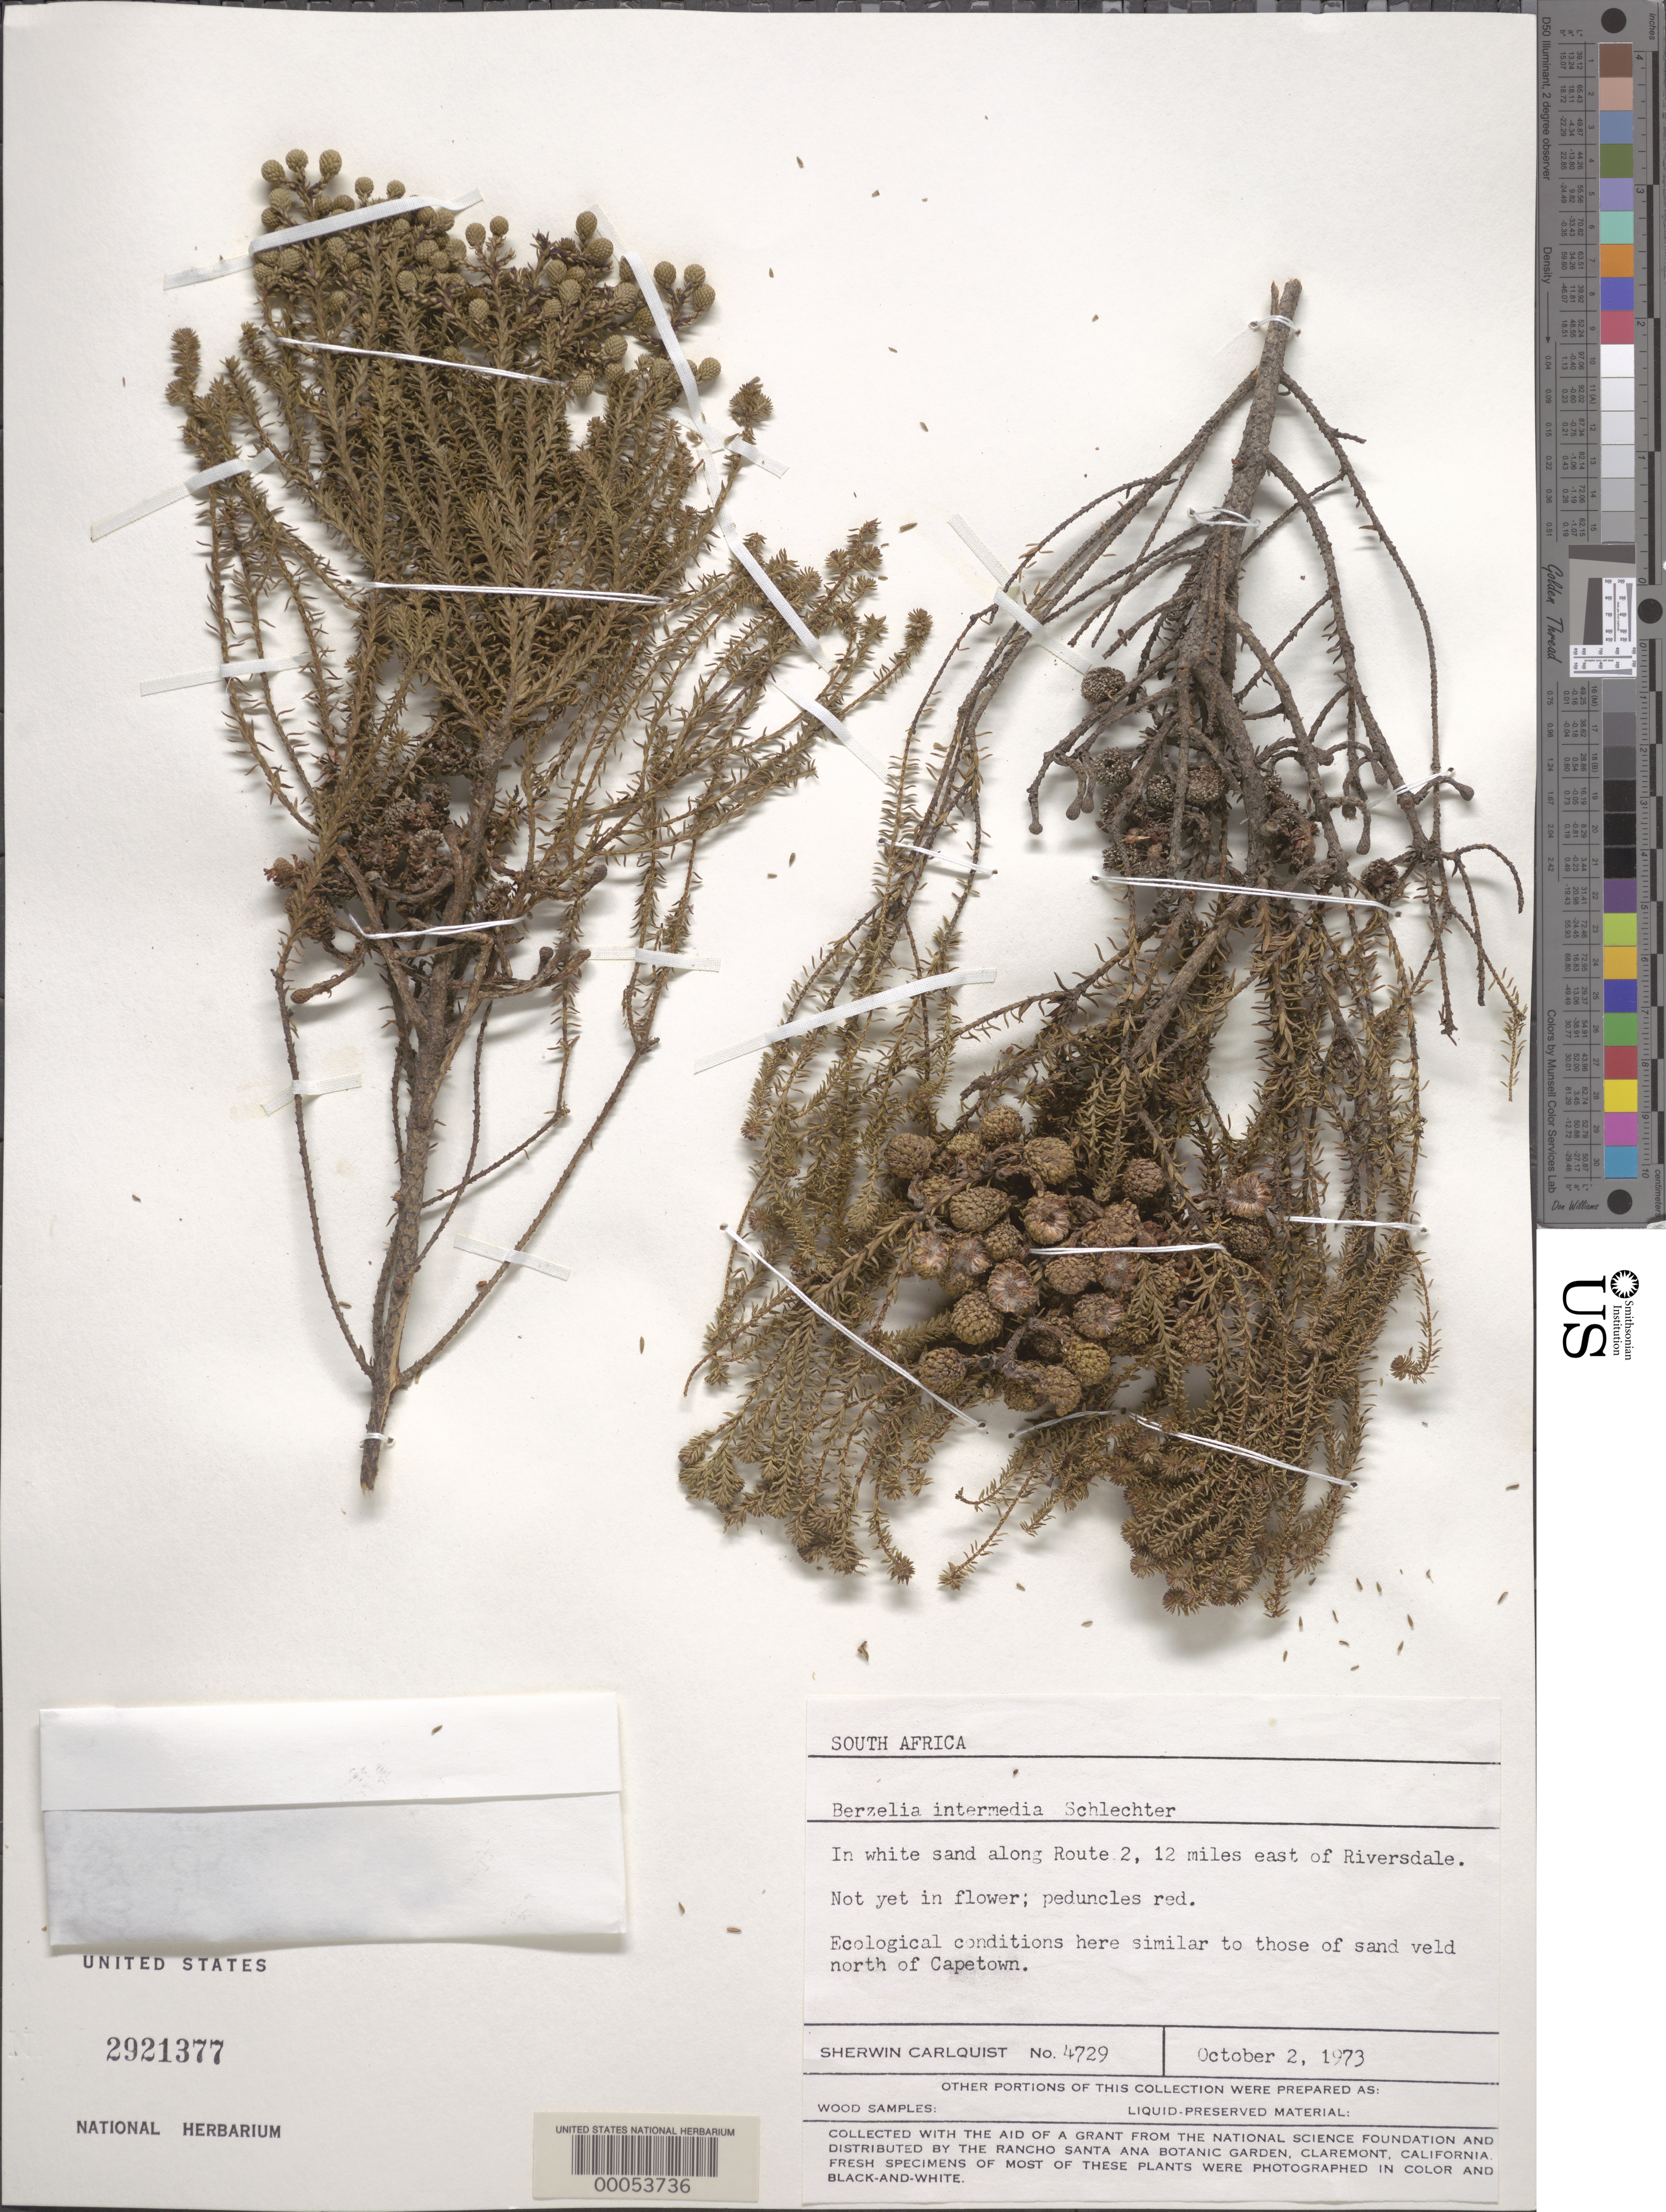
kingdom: Plantae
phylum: Tracheophyta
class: Magnoliopsida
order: Bruniales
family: Bruniaceae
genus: Berzelia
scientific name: Berzelia intermedia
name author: Schltdl.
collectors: S. Carlquist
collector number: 4729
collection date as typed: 02 Oct 1973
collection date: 1973-10-02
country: South Africa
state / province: Western Cape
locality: Riversdale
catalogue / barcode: US 2921377